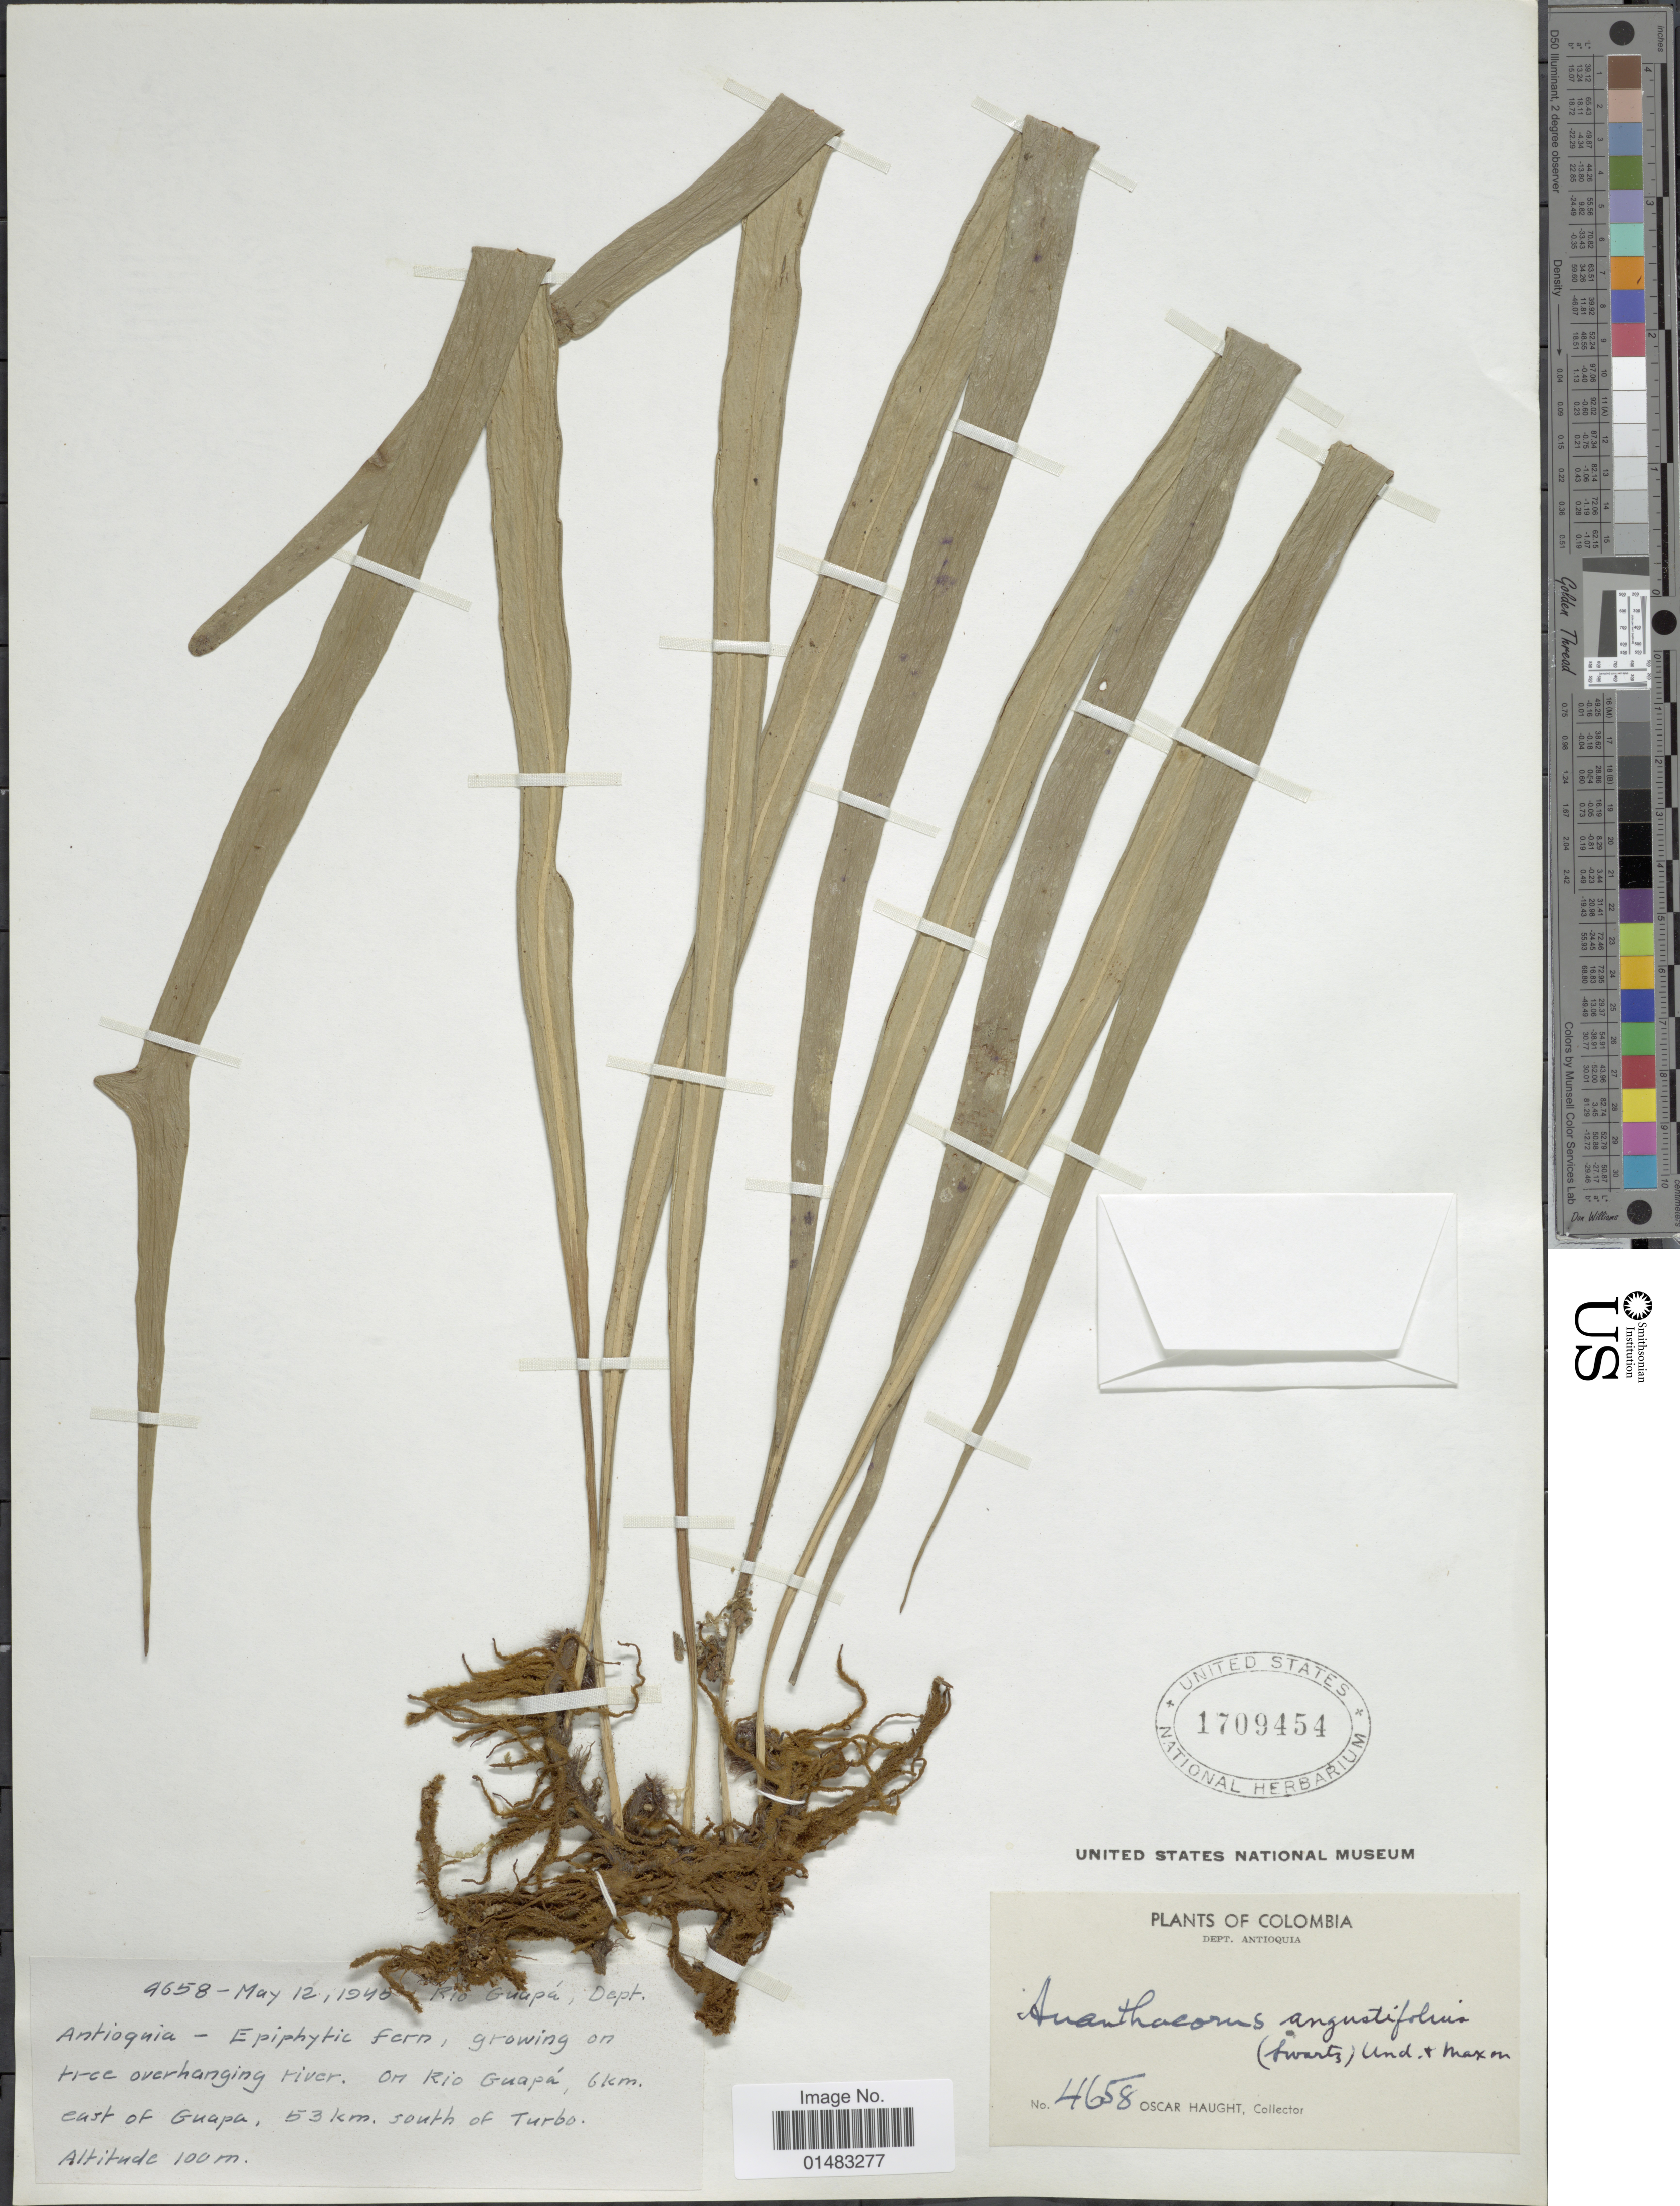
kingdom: Plantae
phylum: Tracheophyta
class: Polypodiopsida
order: Polypodiales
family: Pteridaceae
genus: Ananthacorus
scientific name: Ananthacorus angustifolius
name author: (Sw.) Underw. & Maxon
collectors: O. L. Haught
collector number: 4658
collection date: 1945-05-12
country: Colombia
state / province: Antioquia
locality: Plants of Columbia, Epipytic fern, growing on tree overhanging river. On Rio Guapa, 6 km east of Guapa, 53 km south of Turbo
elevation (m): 100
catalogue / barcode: US 1709454